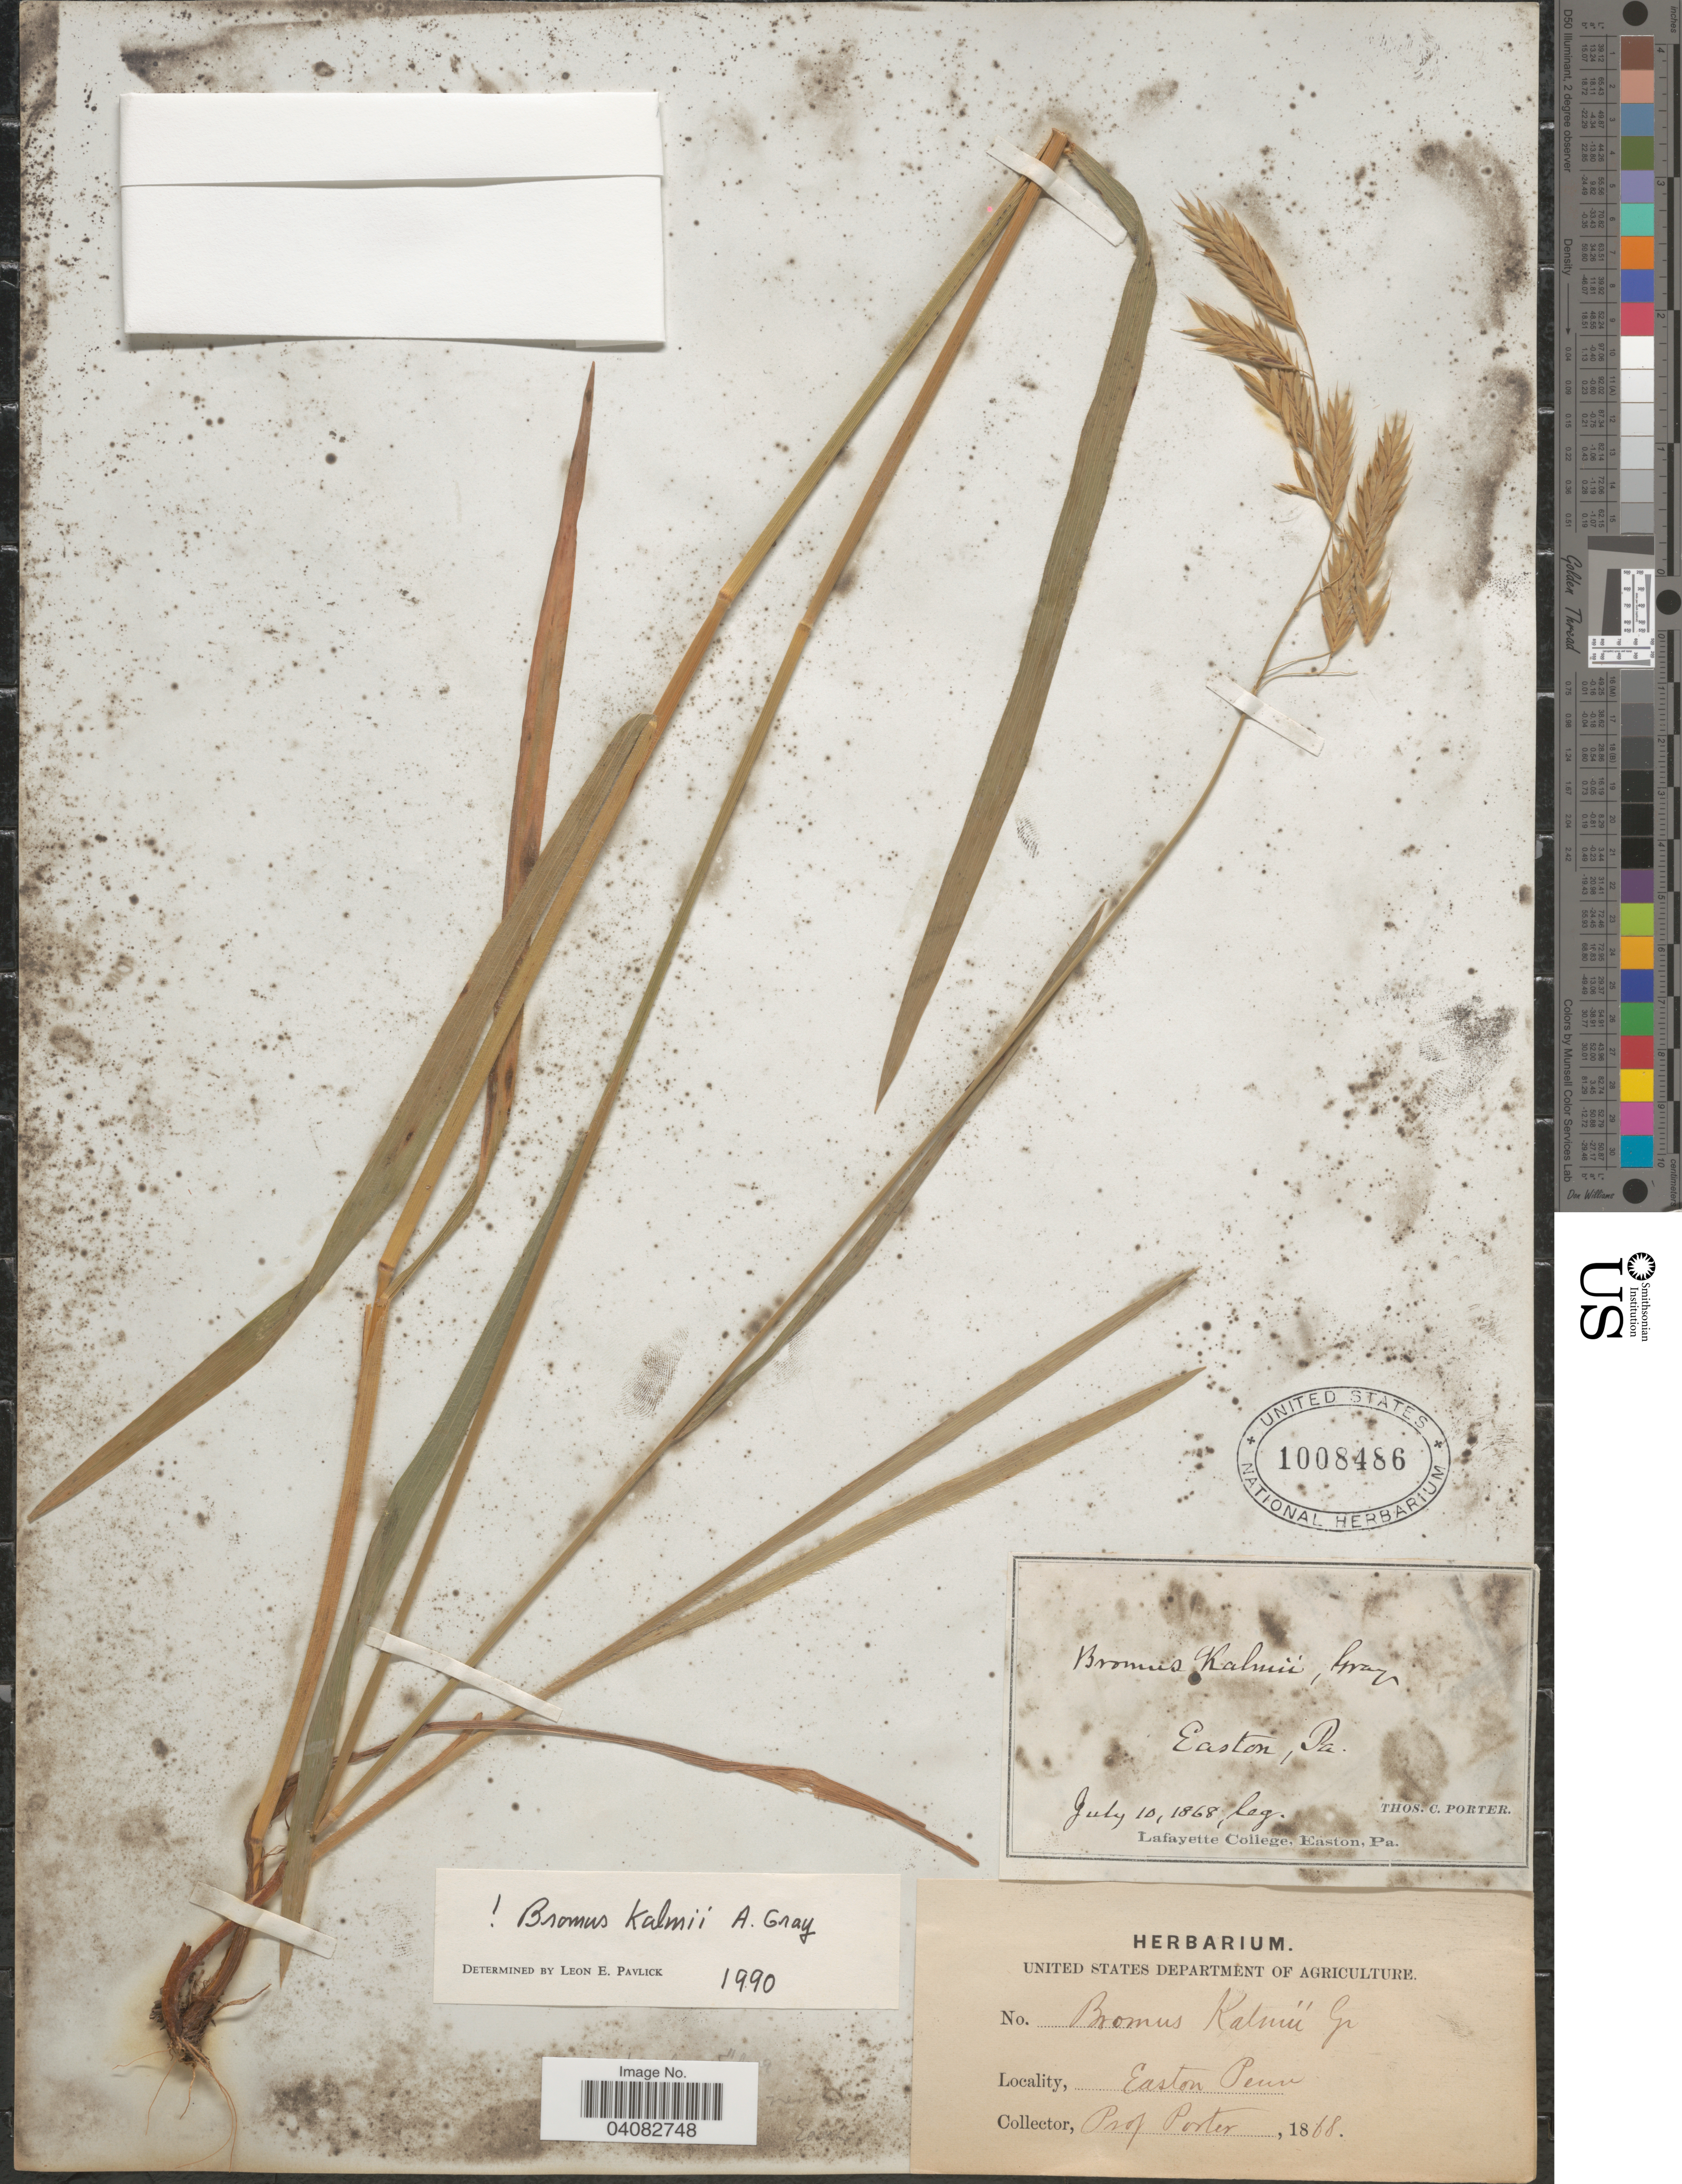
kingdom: Plantae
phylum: Tracheophyta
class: Liliopsida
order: Poales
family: Poaceae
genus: Bromus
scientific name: Bromus kalmii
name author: A. Gray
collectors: T. Porter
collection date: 1868-07-10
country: United States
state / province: Pennsylvania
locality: Easton.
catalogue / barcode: US 1008486